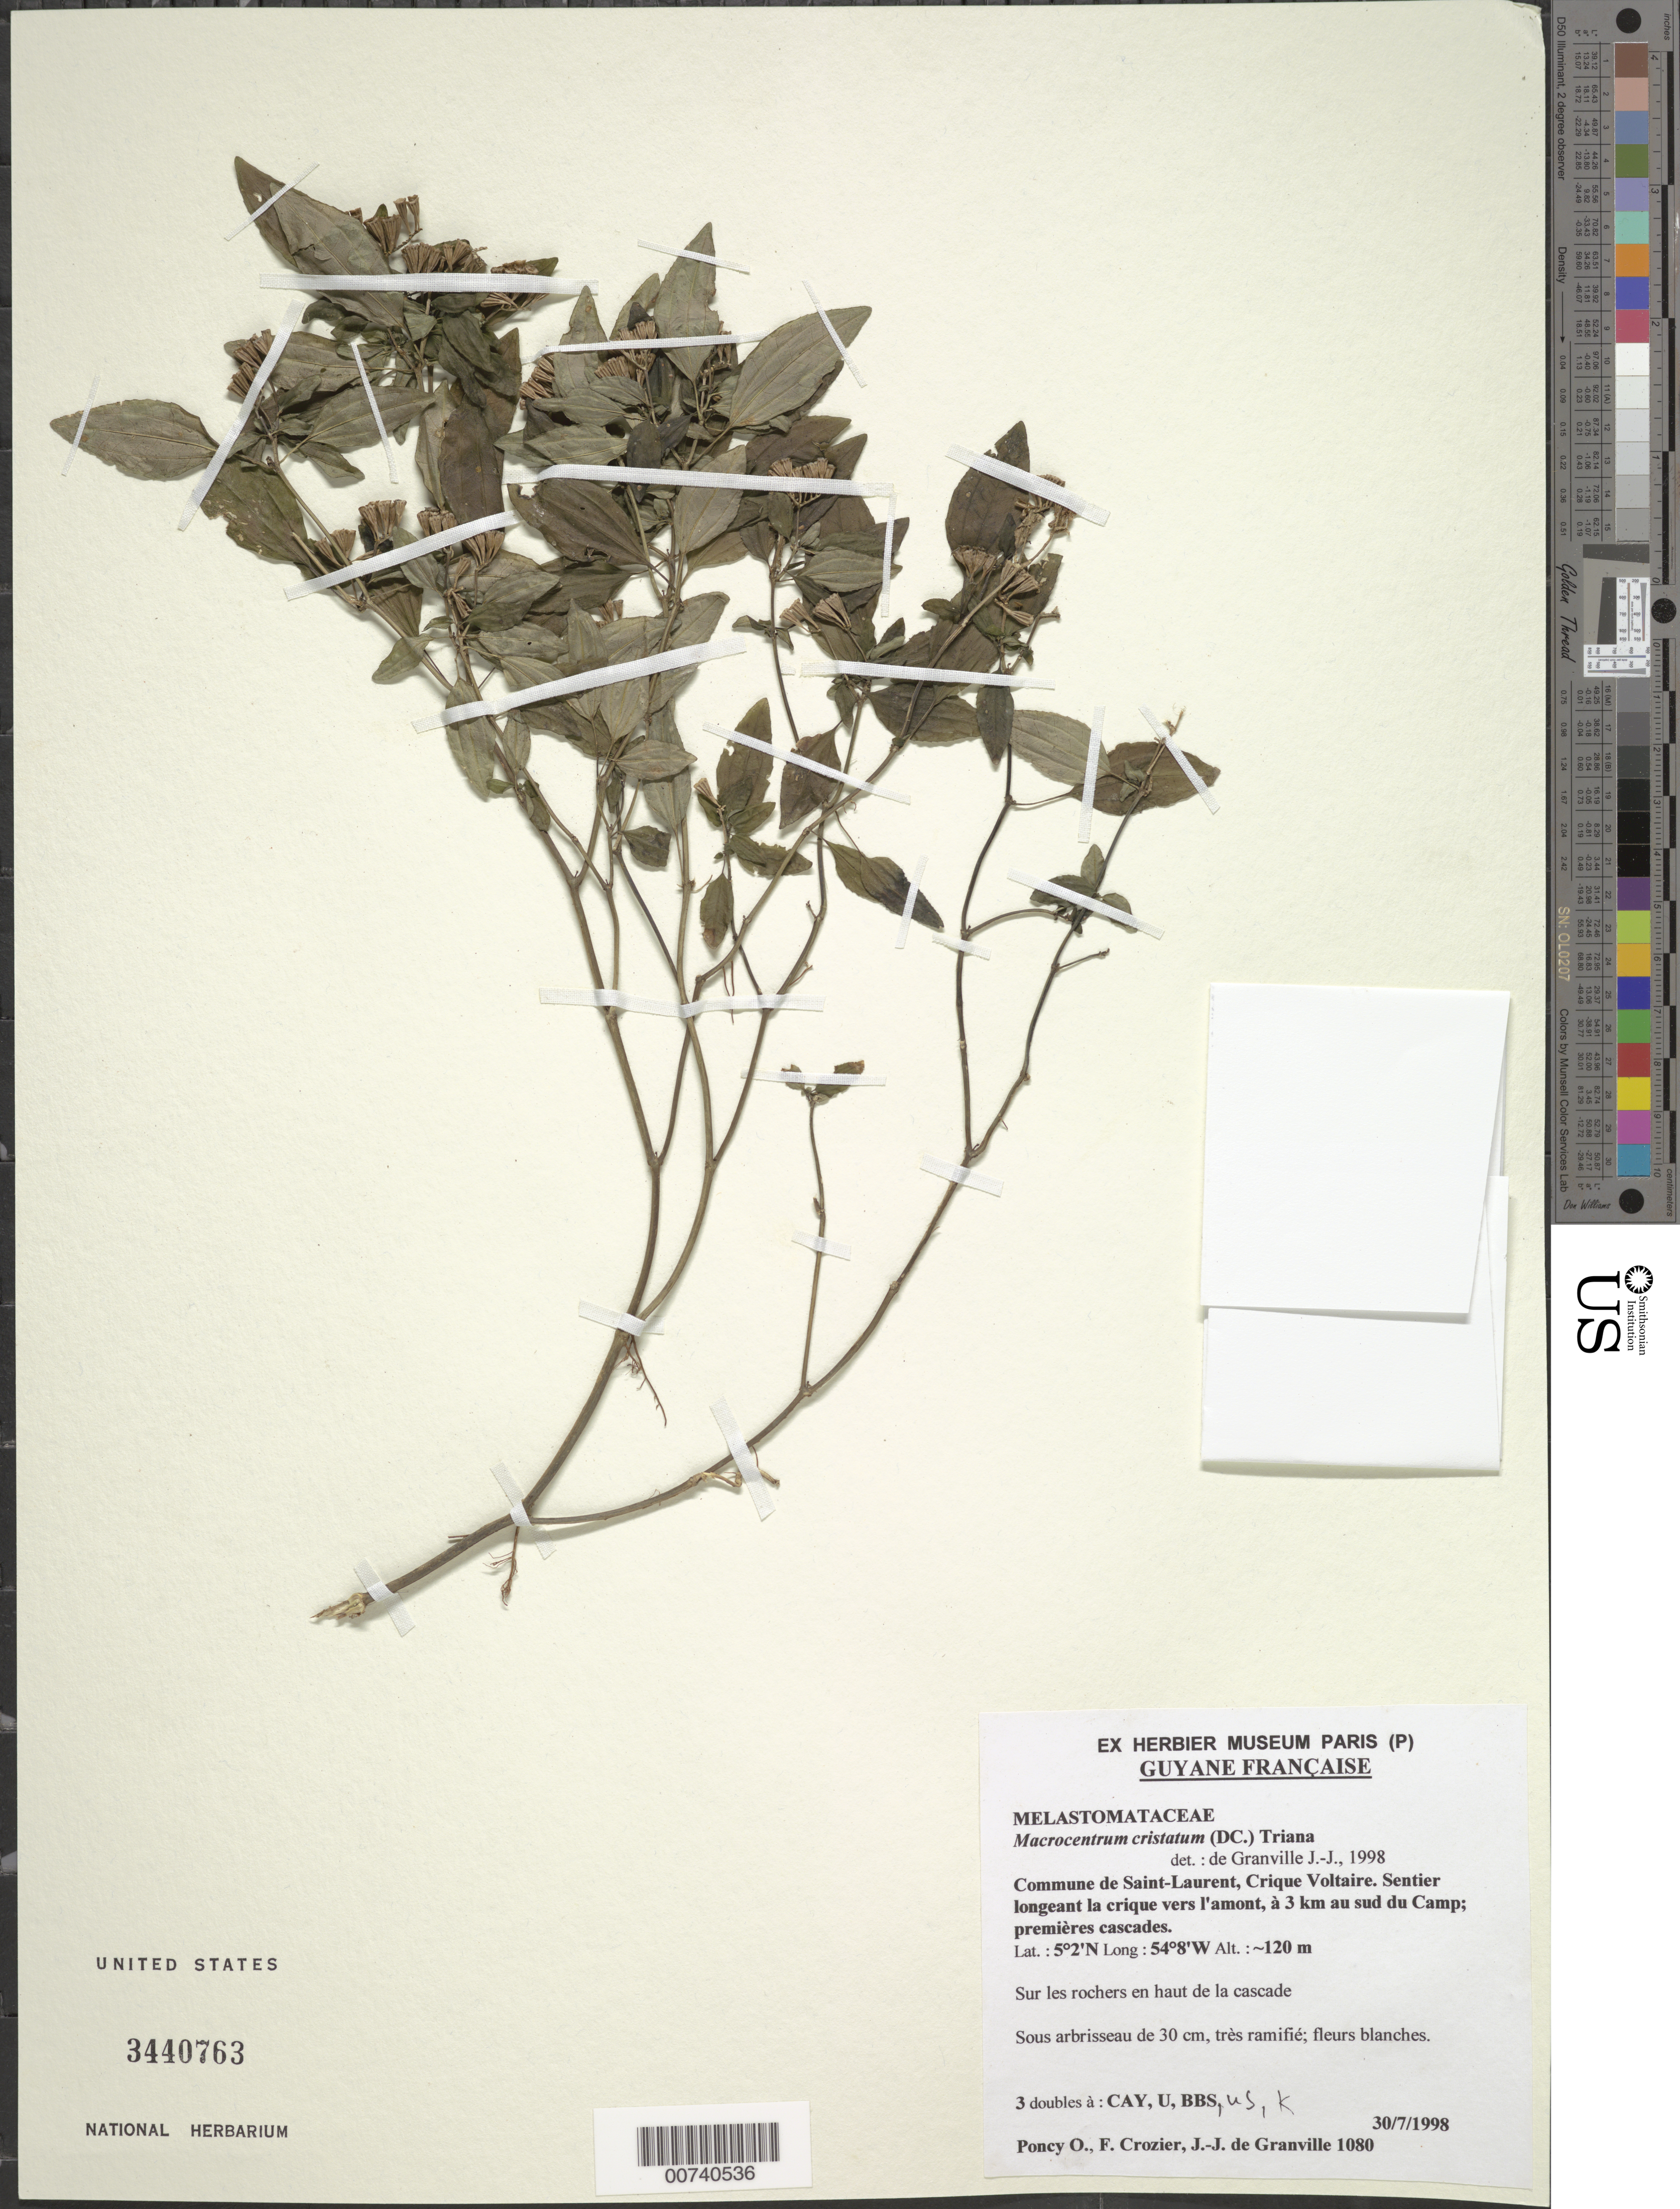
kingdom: Plantae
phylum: Tracheophyta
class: Magnoliopsida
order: Myrtales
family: Melastomataceae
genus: Macrocentrum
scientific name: Macrocentrum cristatum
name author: (DC.) Triana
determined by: Granville, J. J. de, (CAY), Institut de Recherche pour le Developpement (IRD) (FRENCH GUIANA)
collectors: O. Poncy, F. Crozier & J.-J. de Granville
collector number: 1080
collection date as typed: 30-Jul-98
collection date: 1998-07-30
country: French Guiana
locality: Commune de Saint Laurent du Maroni, Crique Volatire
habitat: On rocks on top of falls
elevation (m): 120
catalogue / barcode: US 3440763